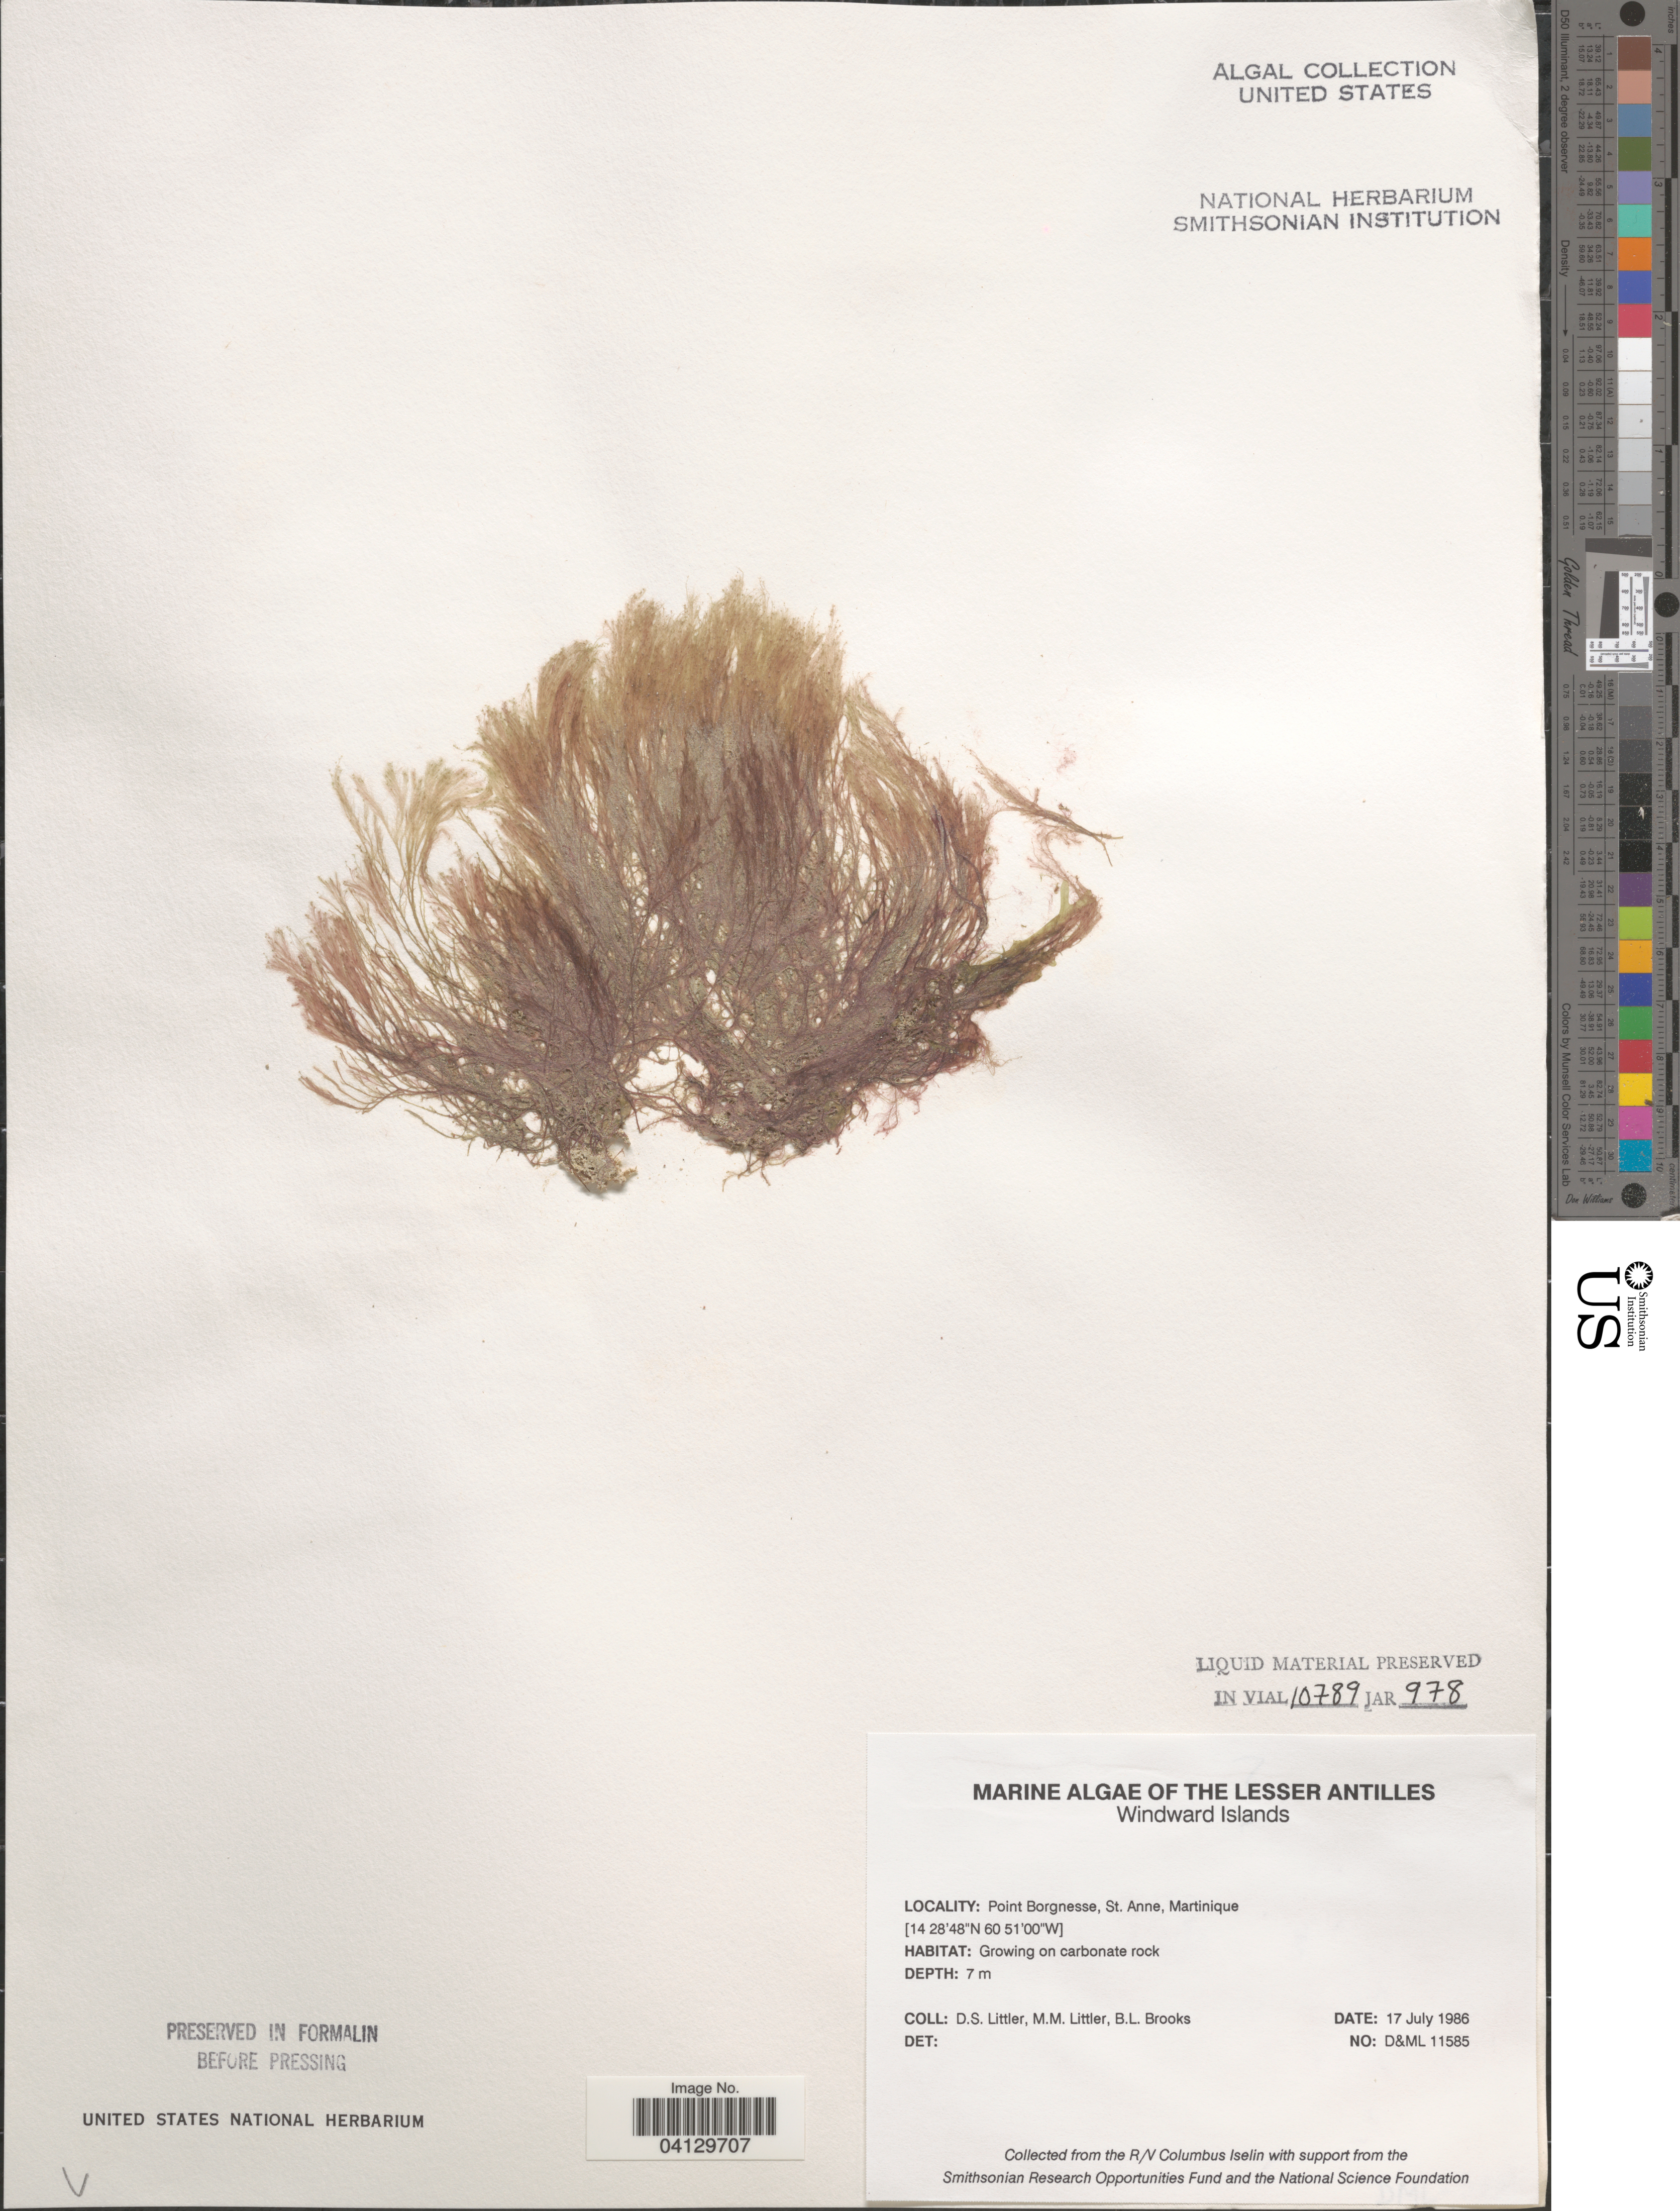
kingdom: Plantae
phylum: Rhodophyta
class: Florideophyceae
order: Ceramiales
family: Dasyaceae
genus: Dasya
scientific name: Dasya sp.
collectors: D. S. Littler & B. Brooks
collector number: D&ML11585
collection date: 1986-07-17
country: Martinique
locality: The Lesser Antilles. Windward Islands. Point Borgnesse, St. Anne.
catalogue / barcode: US 328749